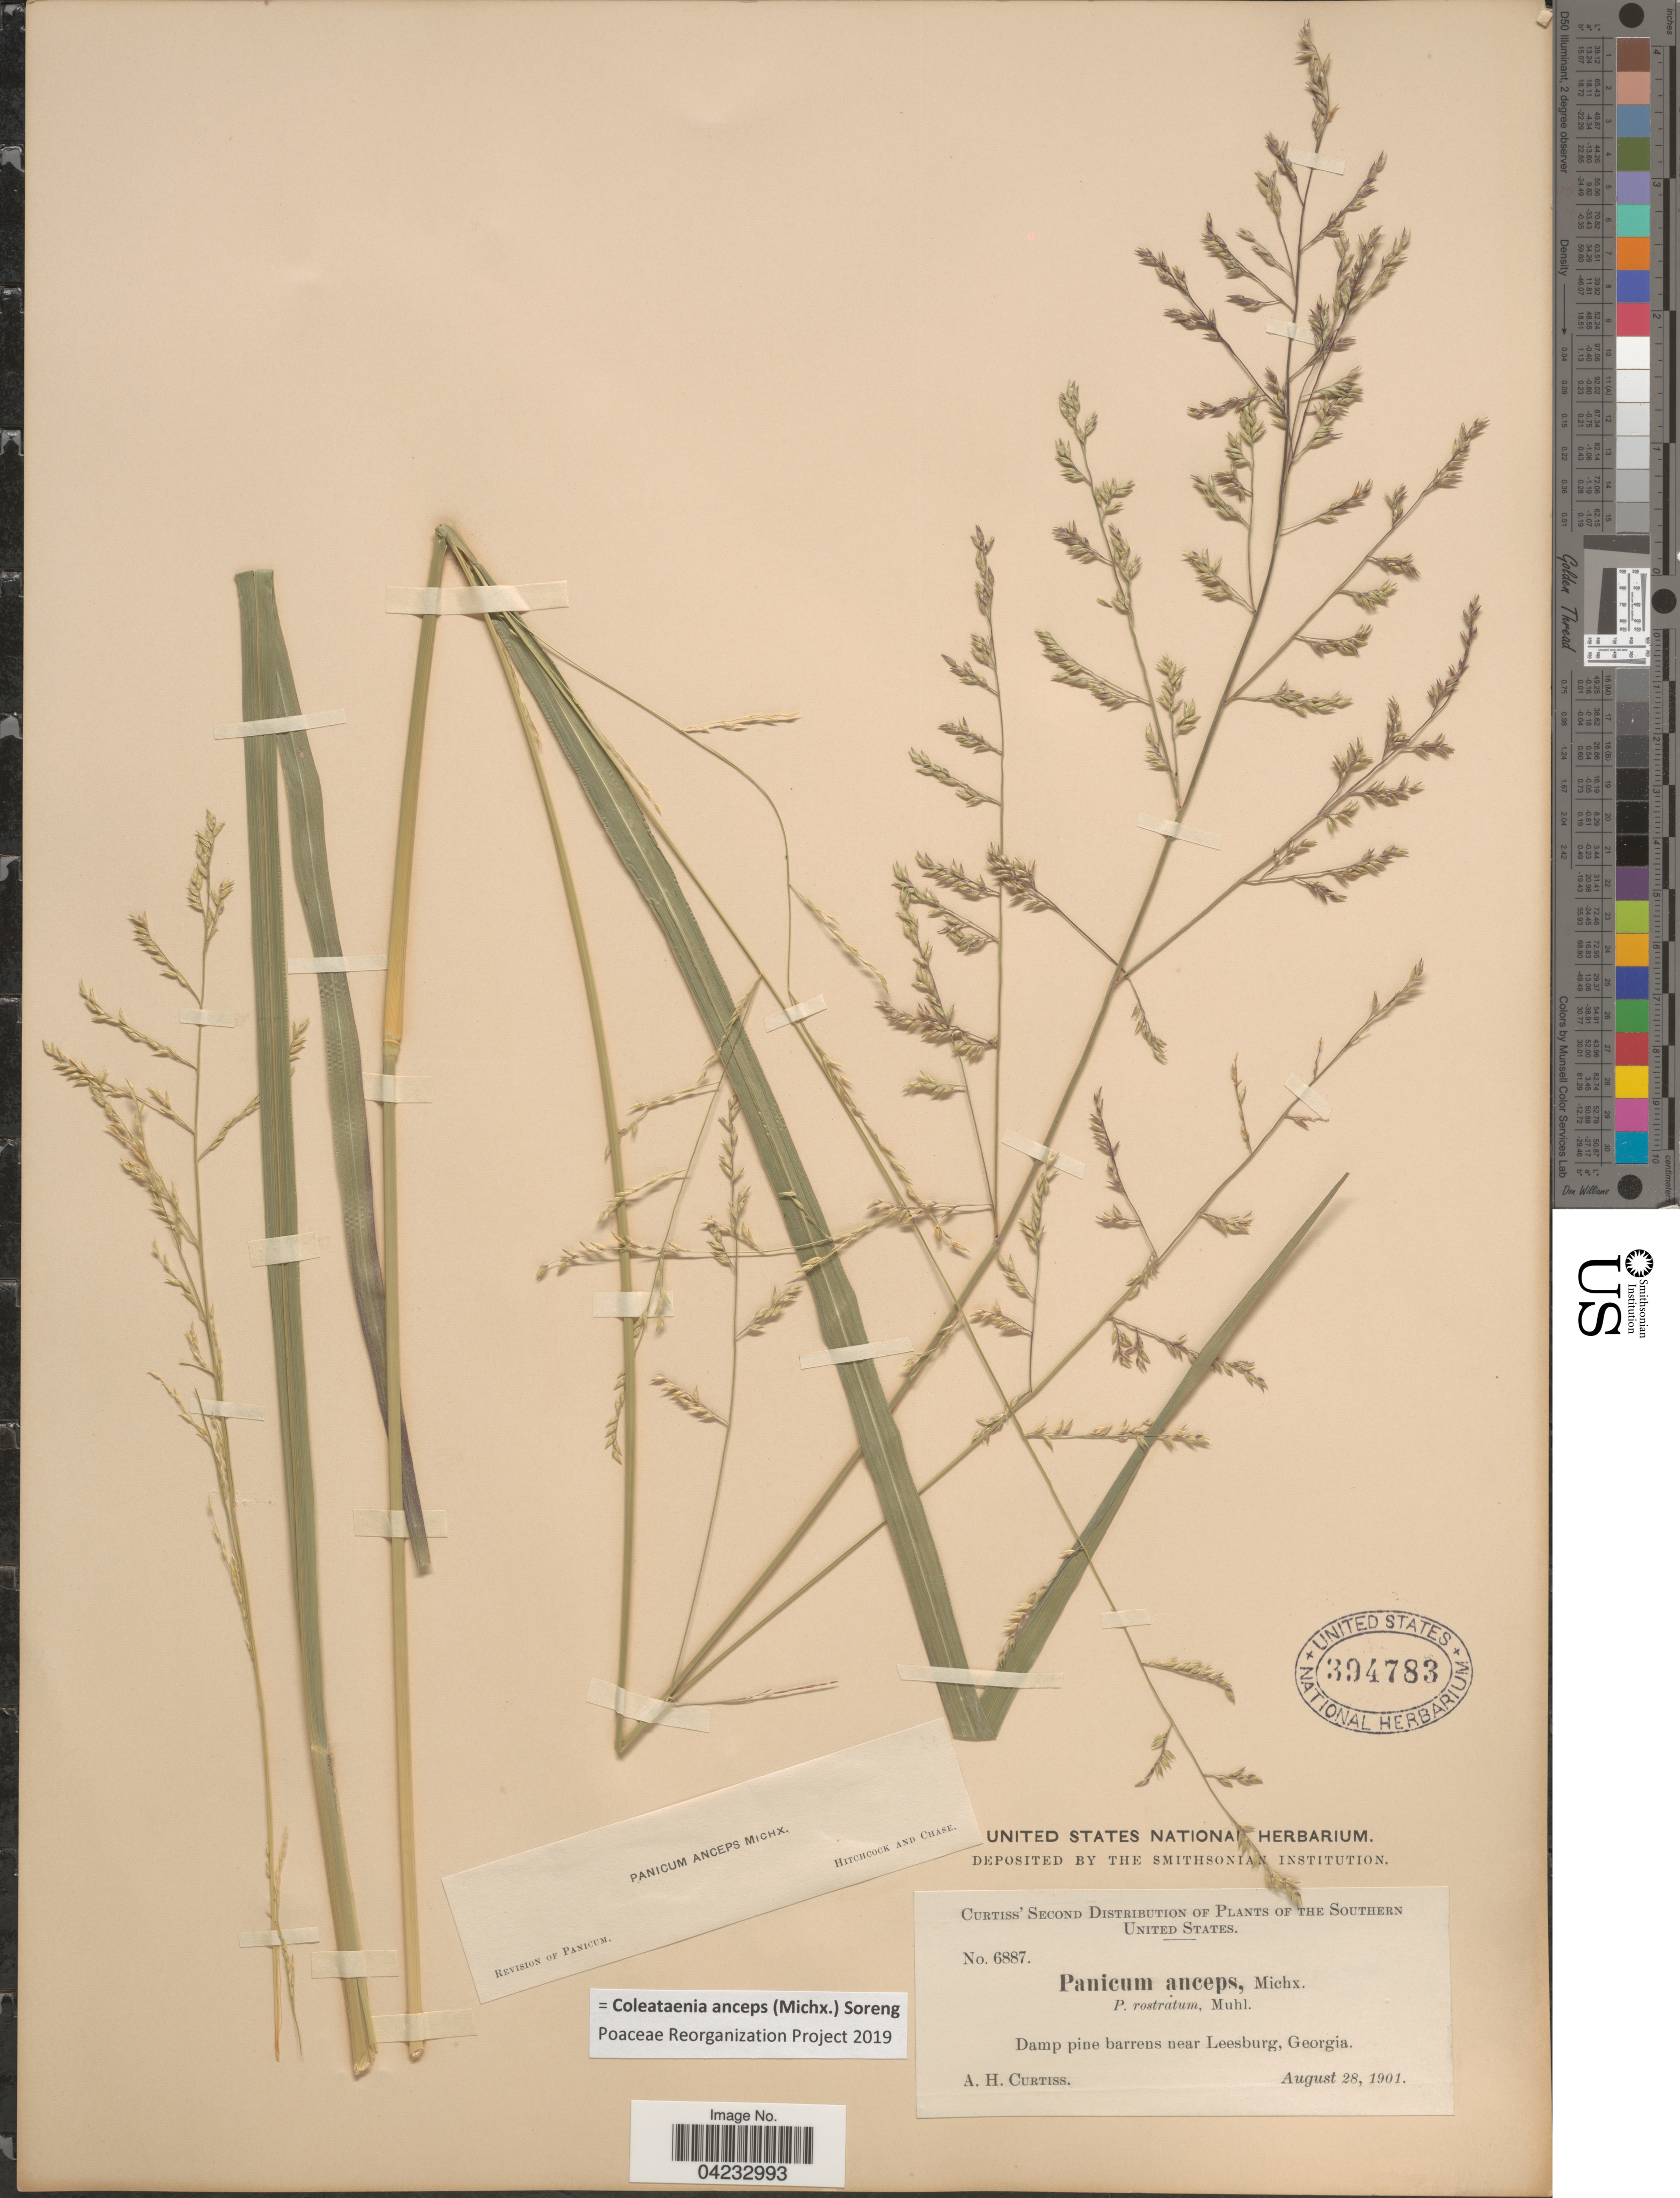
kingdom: Plantae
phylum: Tracheophyta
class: Liliopsida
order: Poales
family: Poaceae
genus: Coleataenia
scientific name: Coleataenia anceps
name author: (Michx.) Soreng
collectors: A. H. Curtiss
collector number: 6887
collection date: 1901-08-28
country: United States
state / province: Georgia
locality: The Southern United States. Near Leesburg.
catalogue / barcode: US 394783